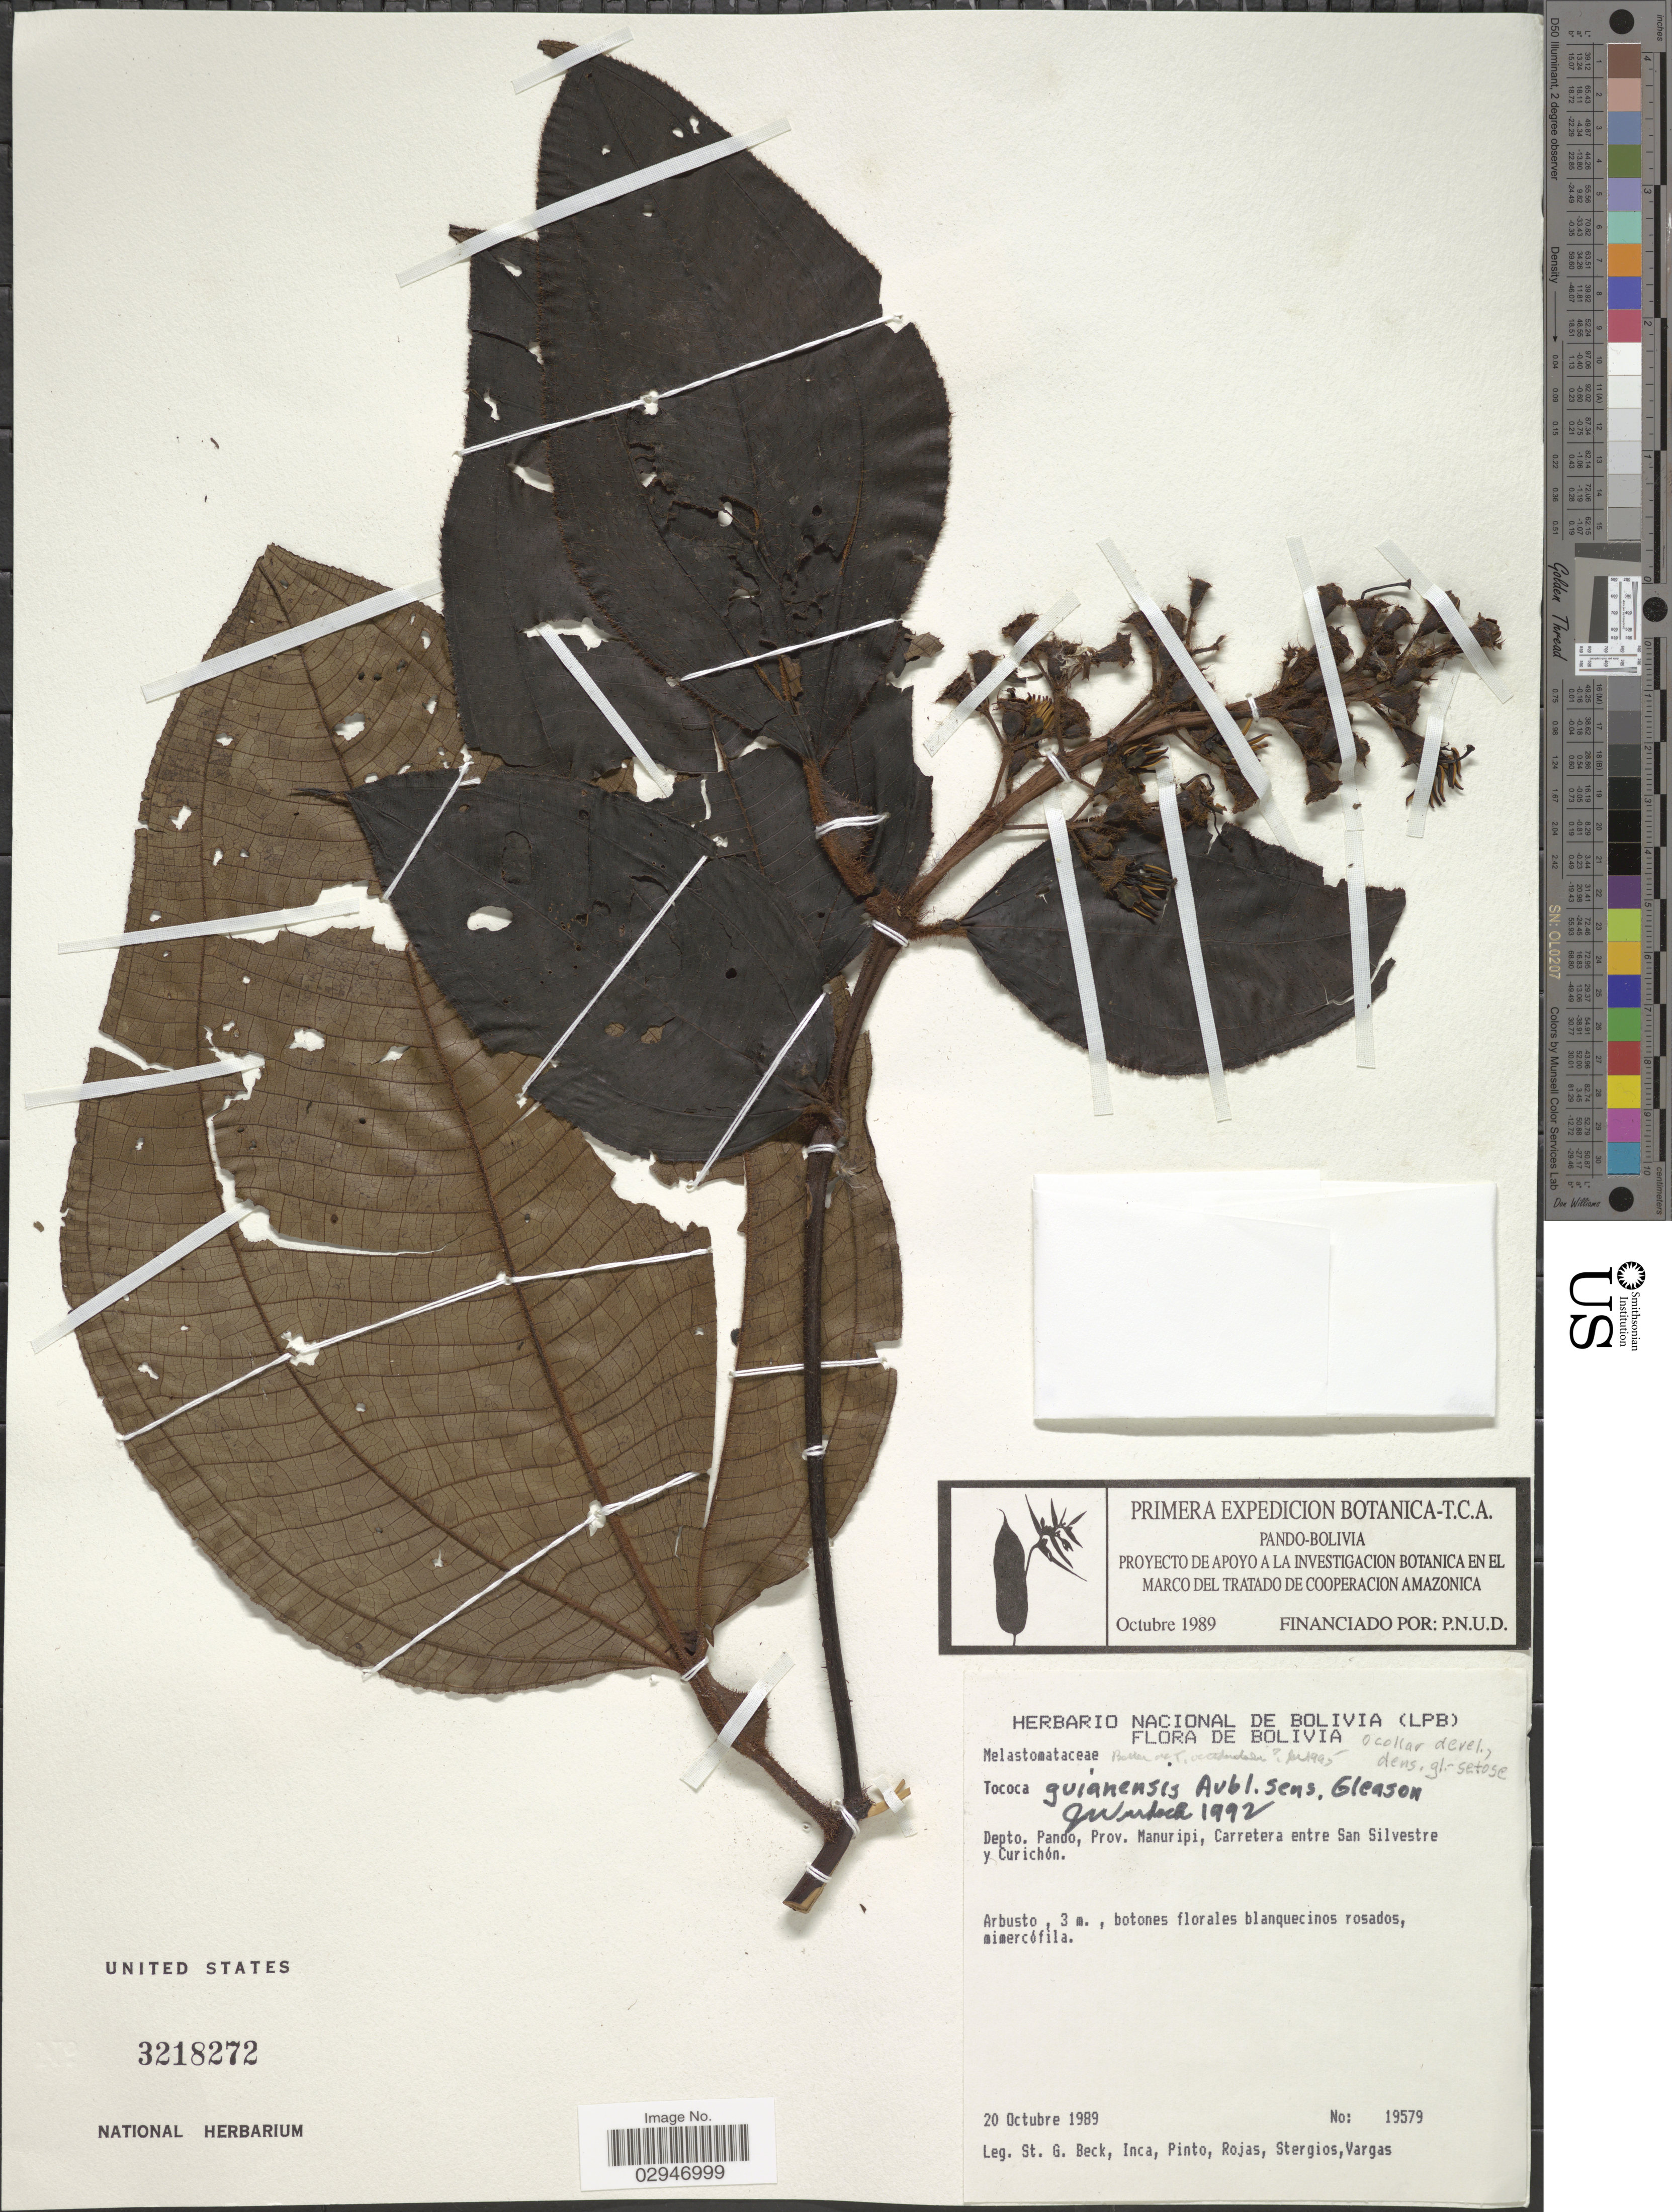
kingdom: Plantae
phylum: Tracheophyta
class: Magnoliopsida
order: Myrtales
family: Melastomataceae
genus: Tococa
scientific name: Tococa occidentalis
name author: Naudin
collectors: S. G. Beck, -. Inca, Pinto, --, Rojas, -- & et al.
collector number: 19579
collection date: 1989-10-20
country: Bolivia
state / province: Pando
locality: Depto. Pando, Prov. Manuripi, Carretera entre San Silvestre y Curichón.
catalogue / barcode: US 3218272